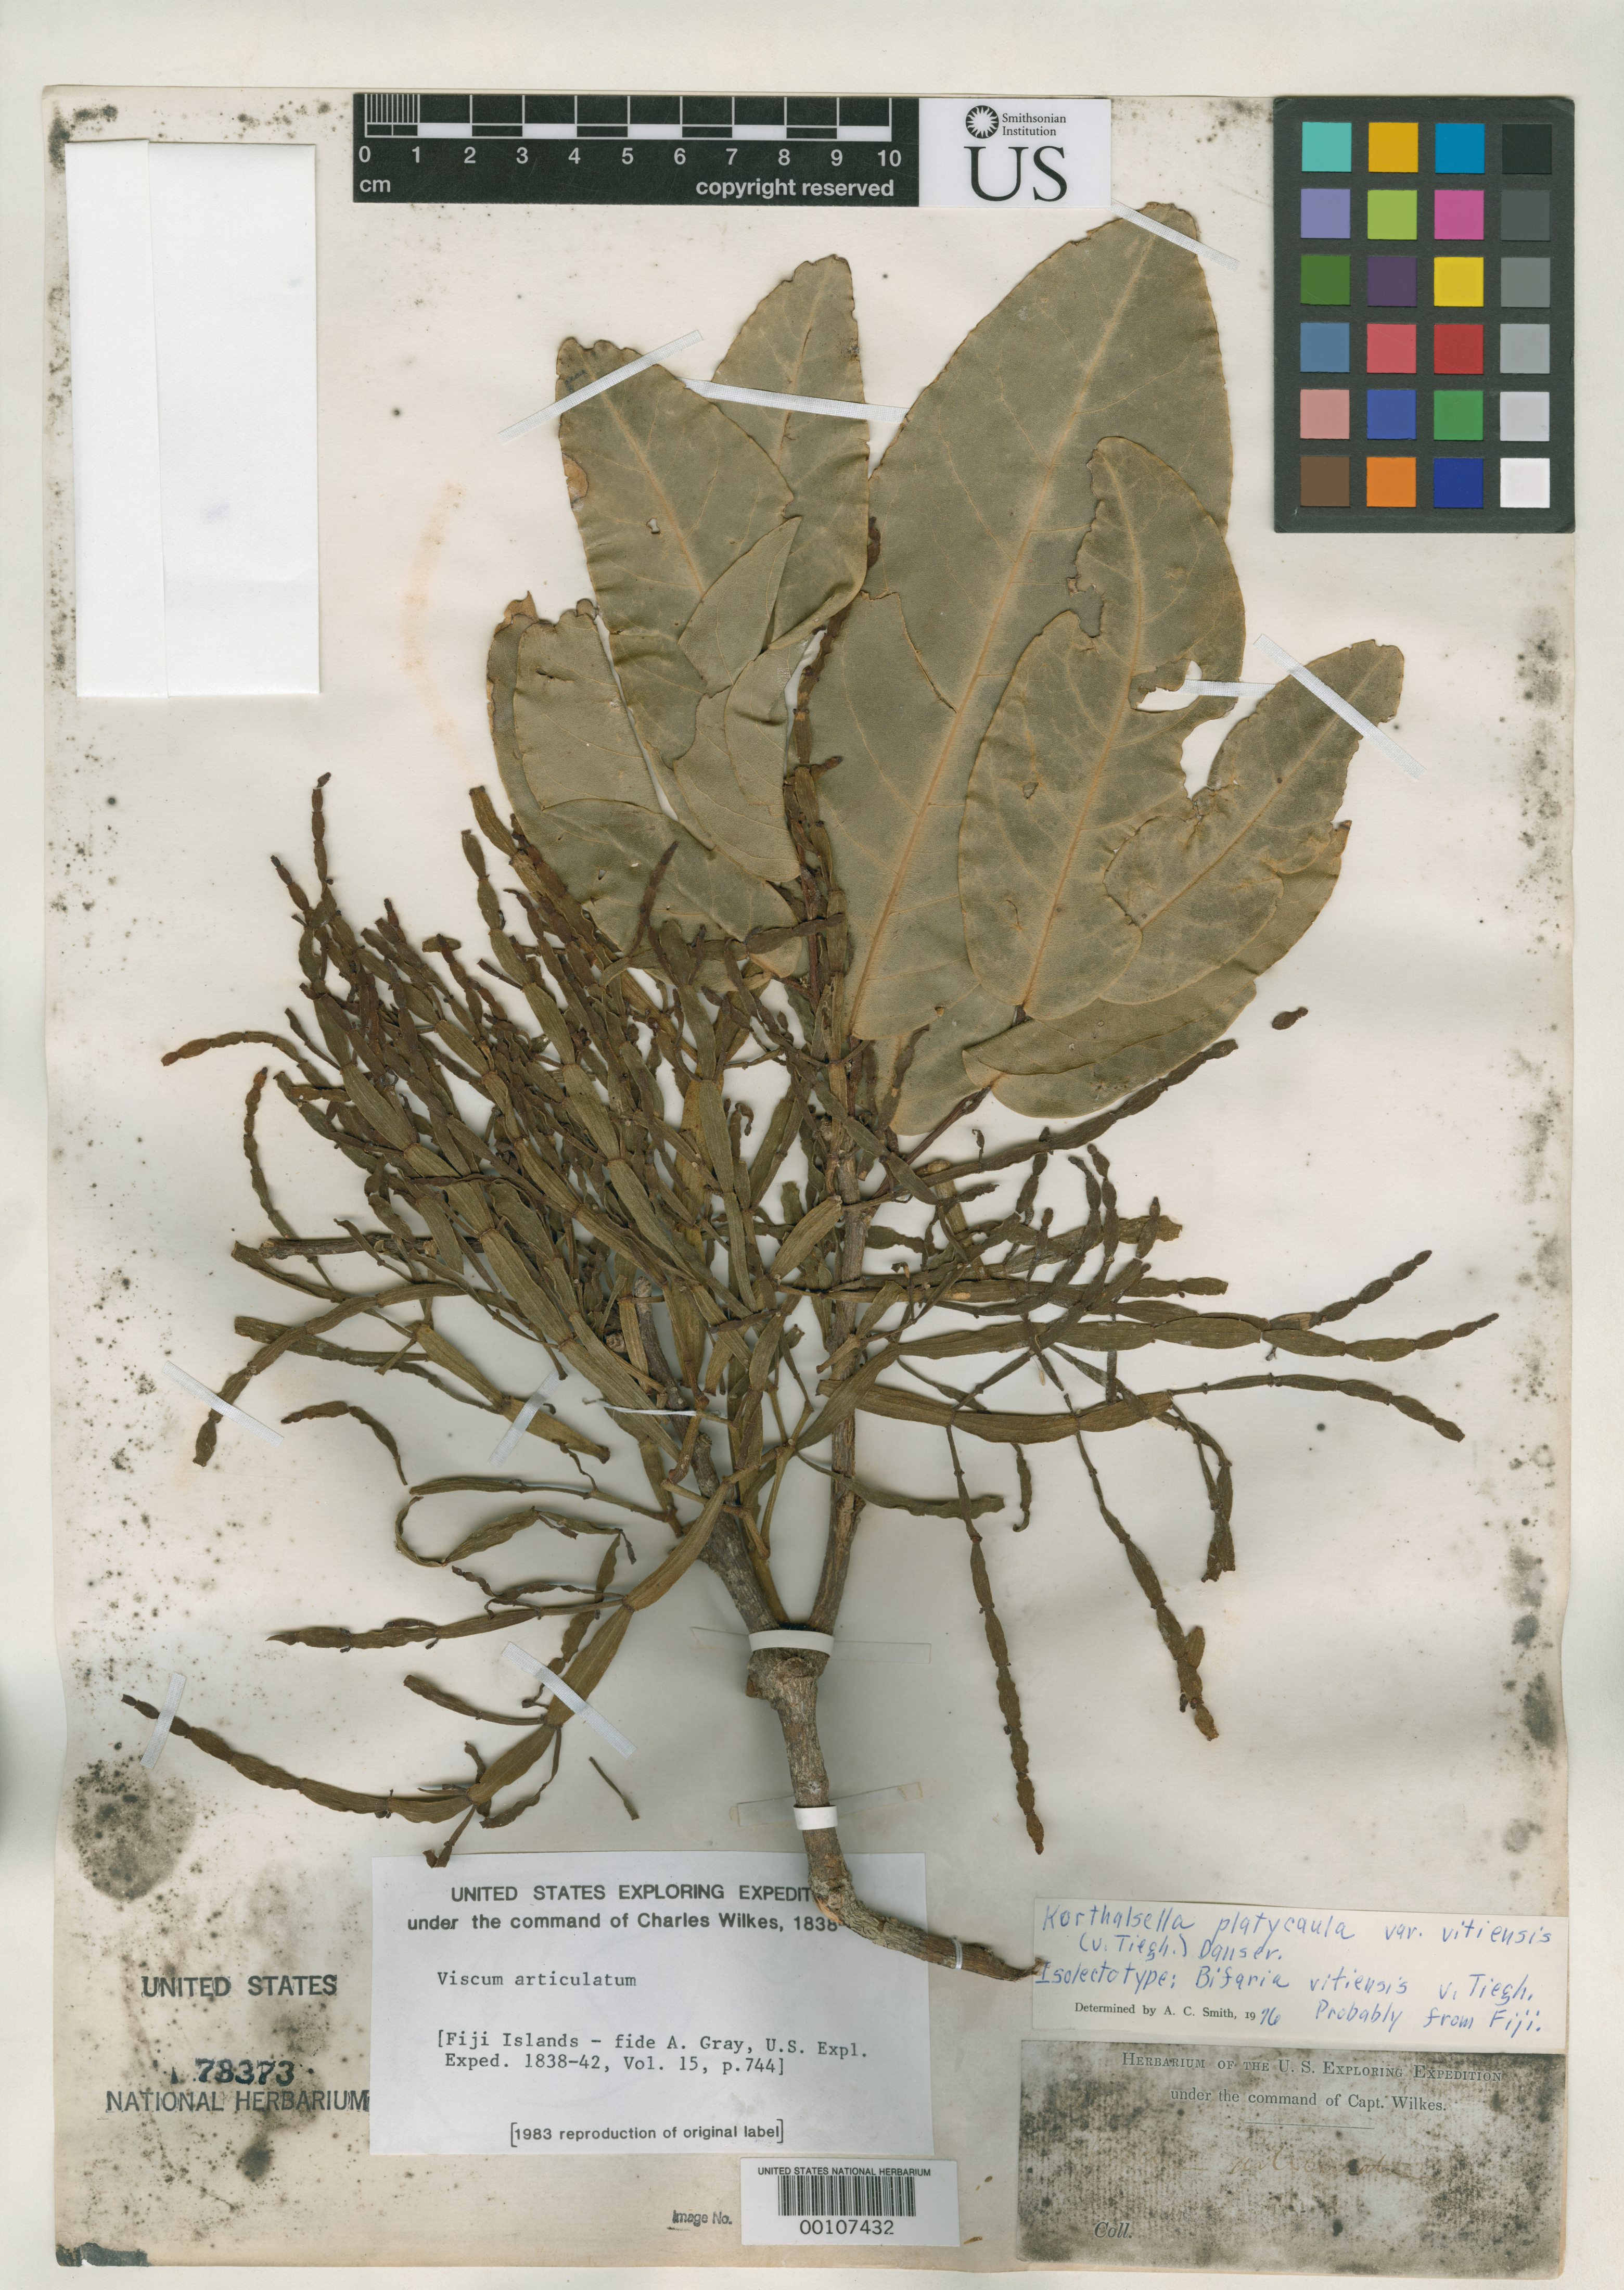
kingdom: Plantae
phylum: Tracheophyta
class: Magnoliopsida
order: Santalales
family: Viscaceae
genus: Bifaria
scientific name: Bifaria vitiensis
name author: Tiegh.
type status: Isolectotype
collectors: Wilkes Explor. Exped.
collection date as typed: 1838 to -- --- 1842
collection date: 1838/1842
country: Fiji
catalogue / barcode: US 78373